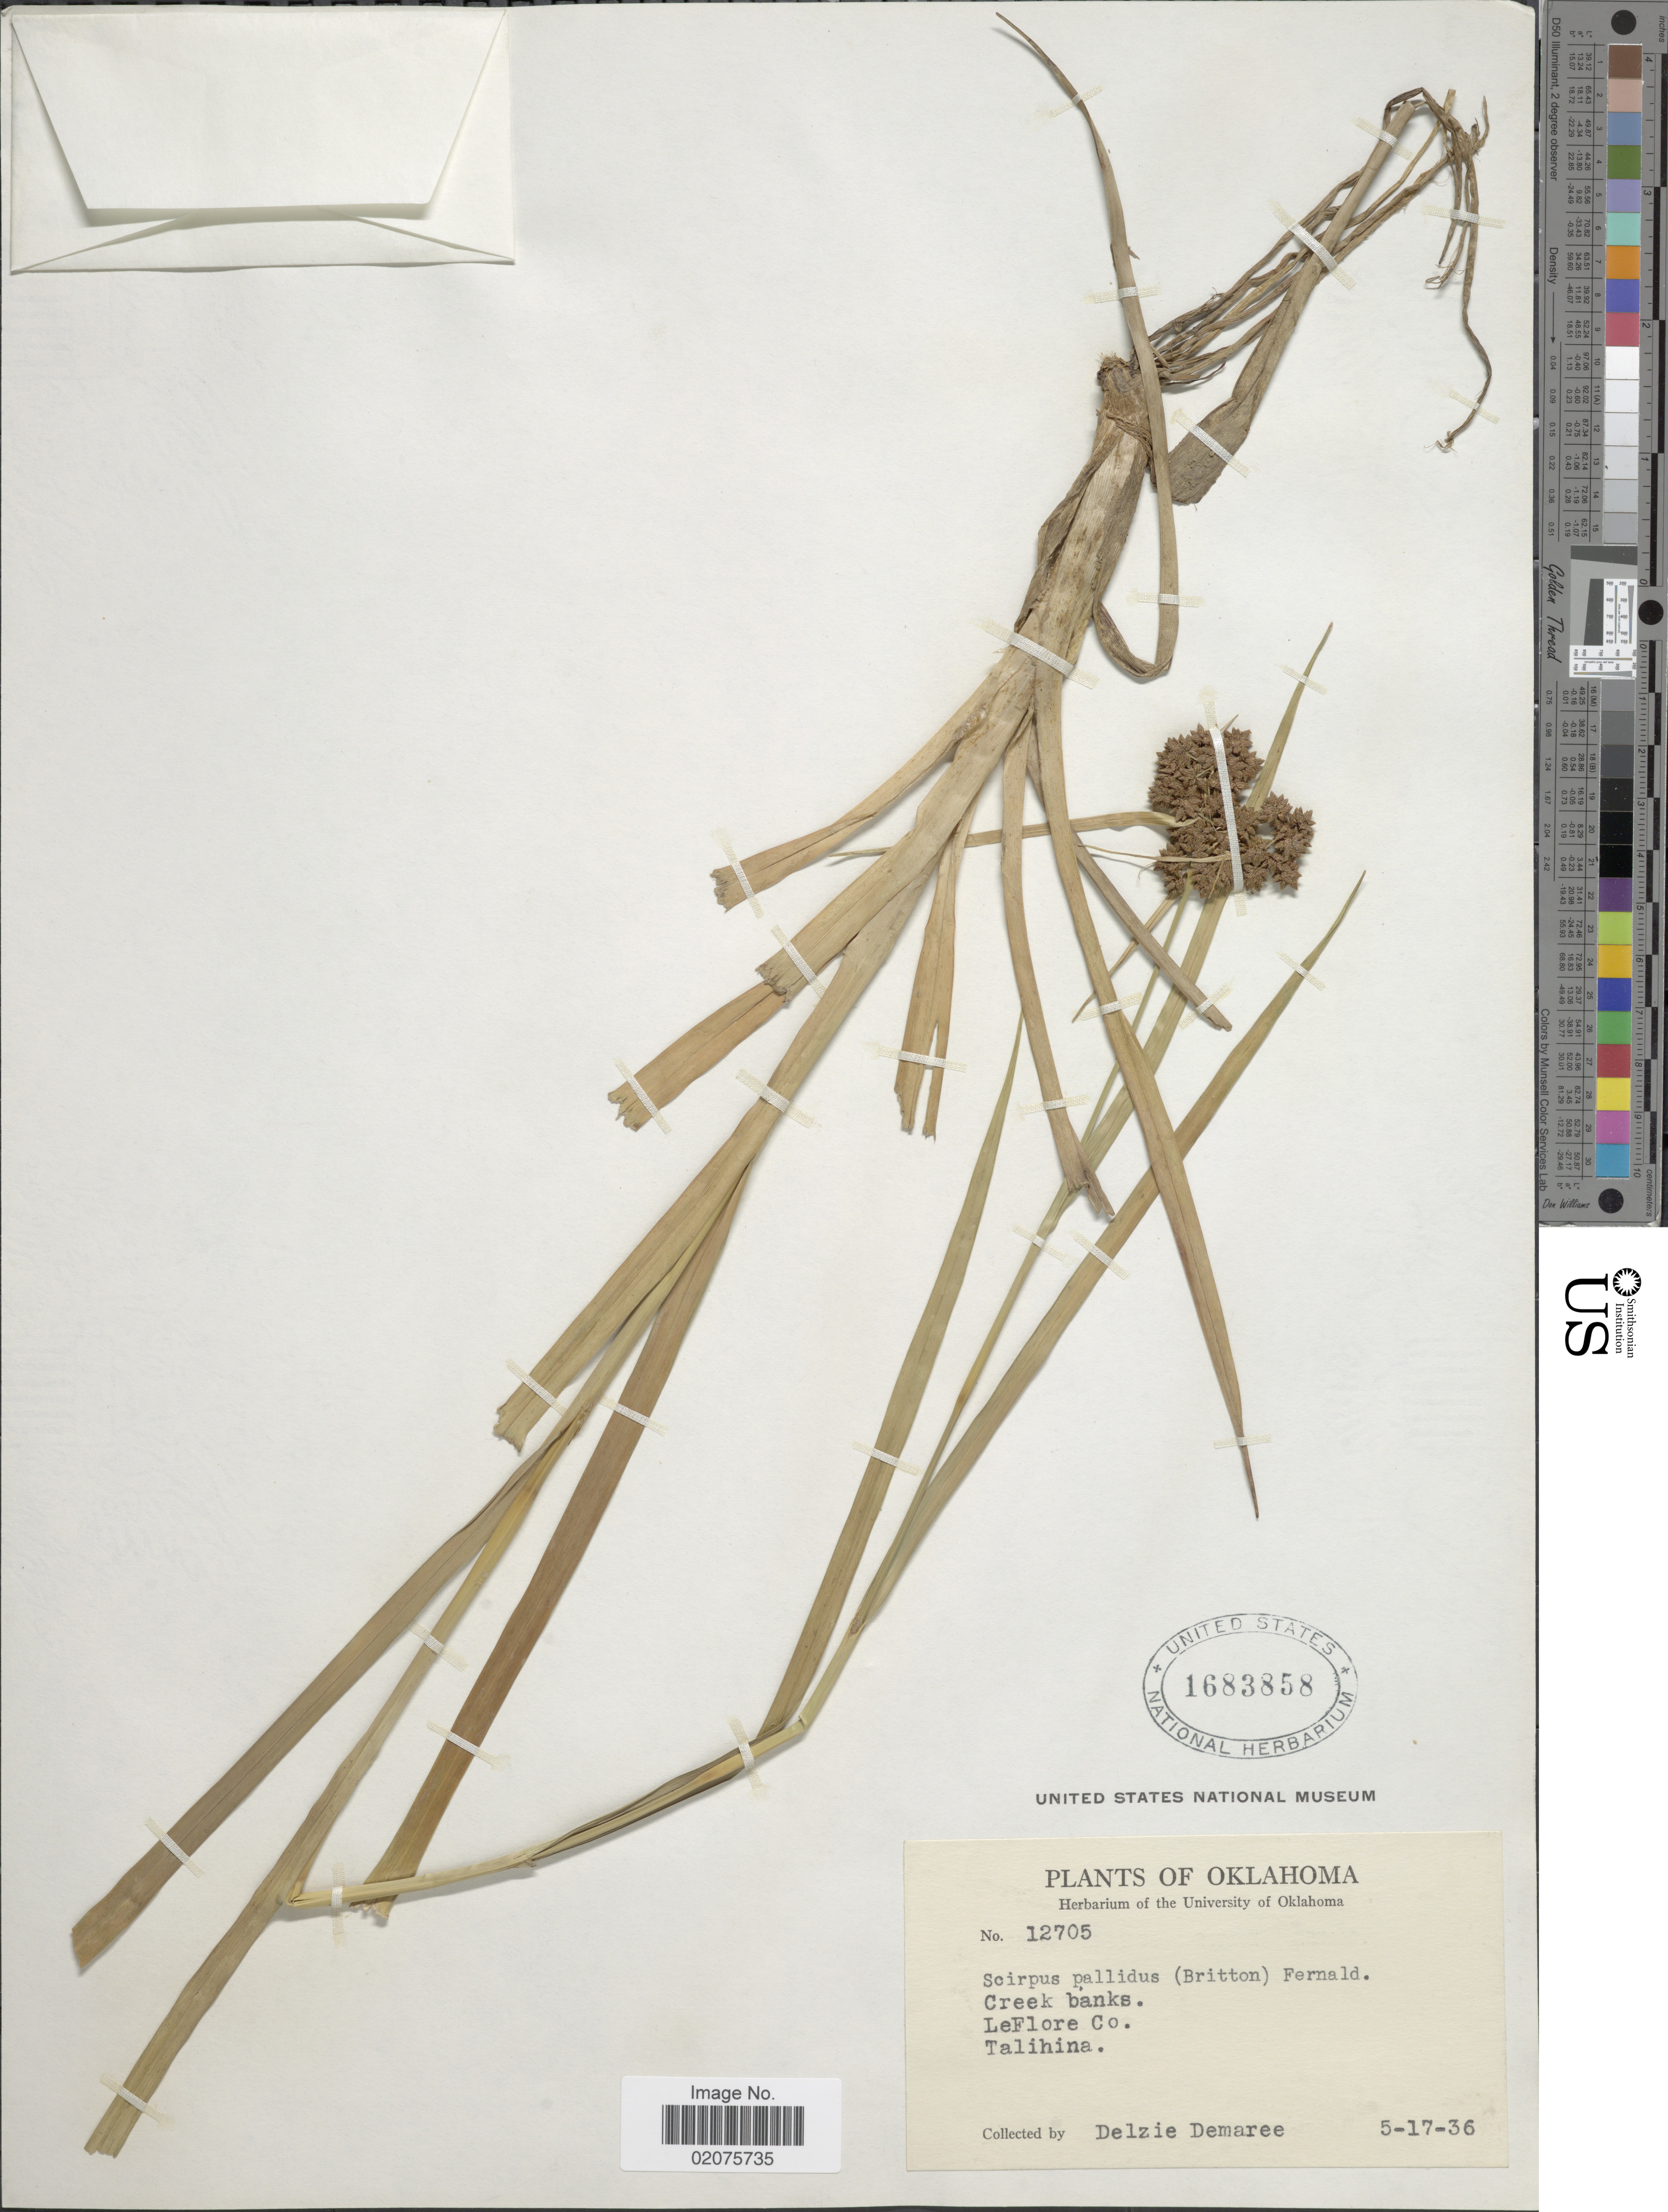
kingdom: Plantae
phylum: Tracheophyta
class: Liliopsida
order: Poales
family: Cyperaceae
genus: Scirpus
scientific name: Scirpus pallidus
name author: (Britton) Fernald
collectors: D. Demaree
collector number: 12705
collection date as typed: Transcribed d/m/y: 17/5/36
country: United States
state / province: Oklahoma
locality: Creek banks. LeFlore Co. Talihina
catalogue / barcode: US 1683858